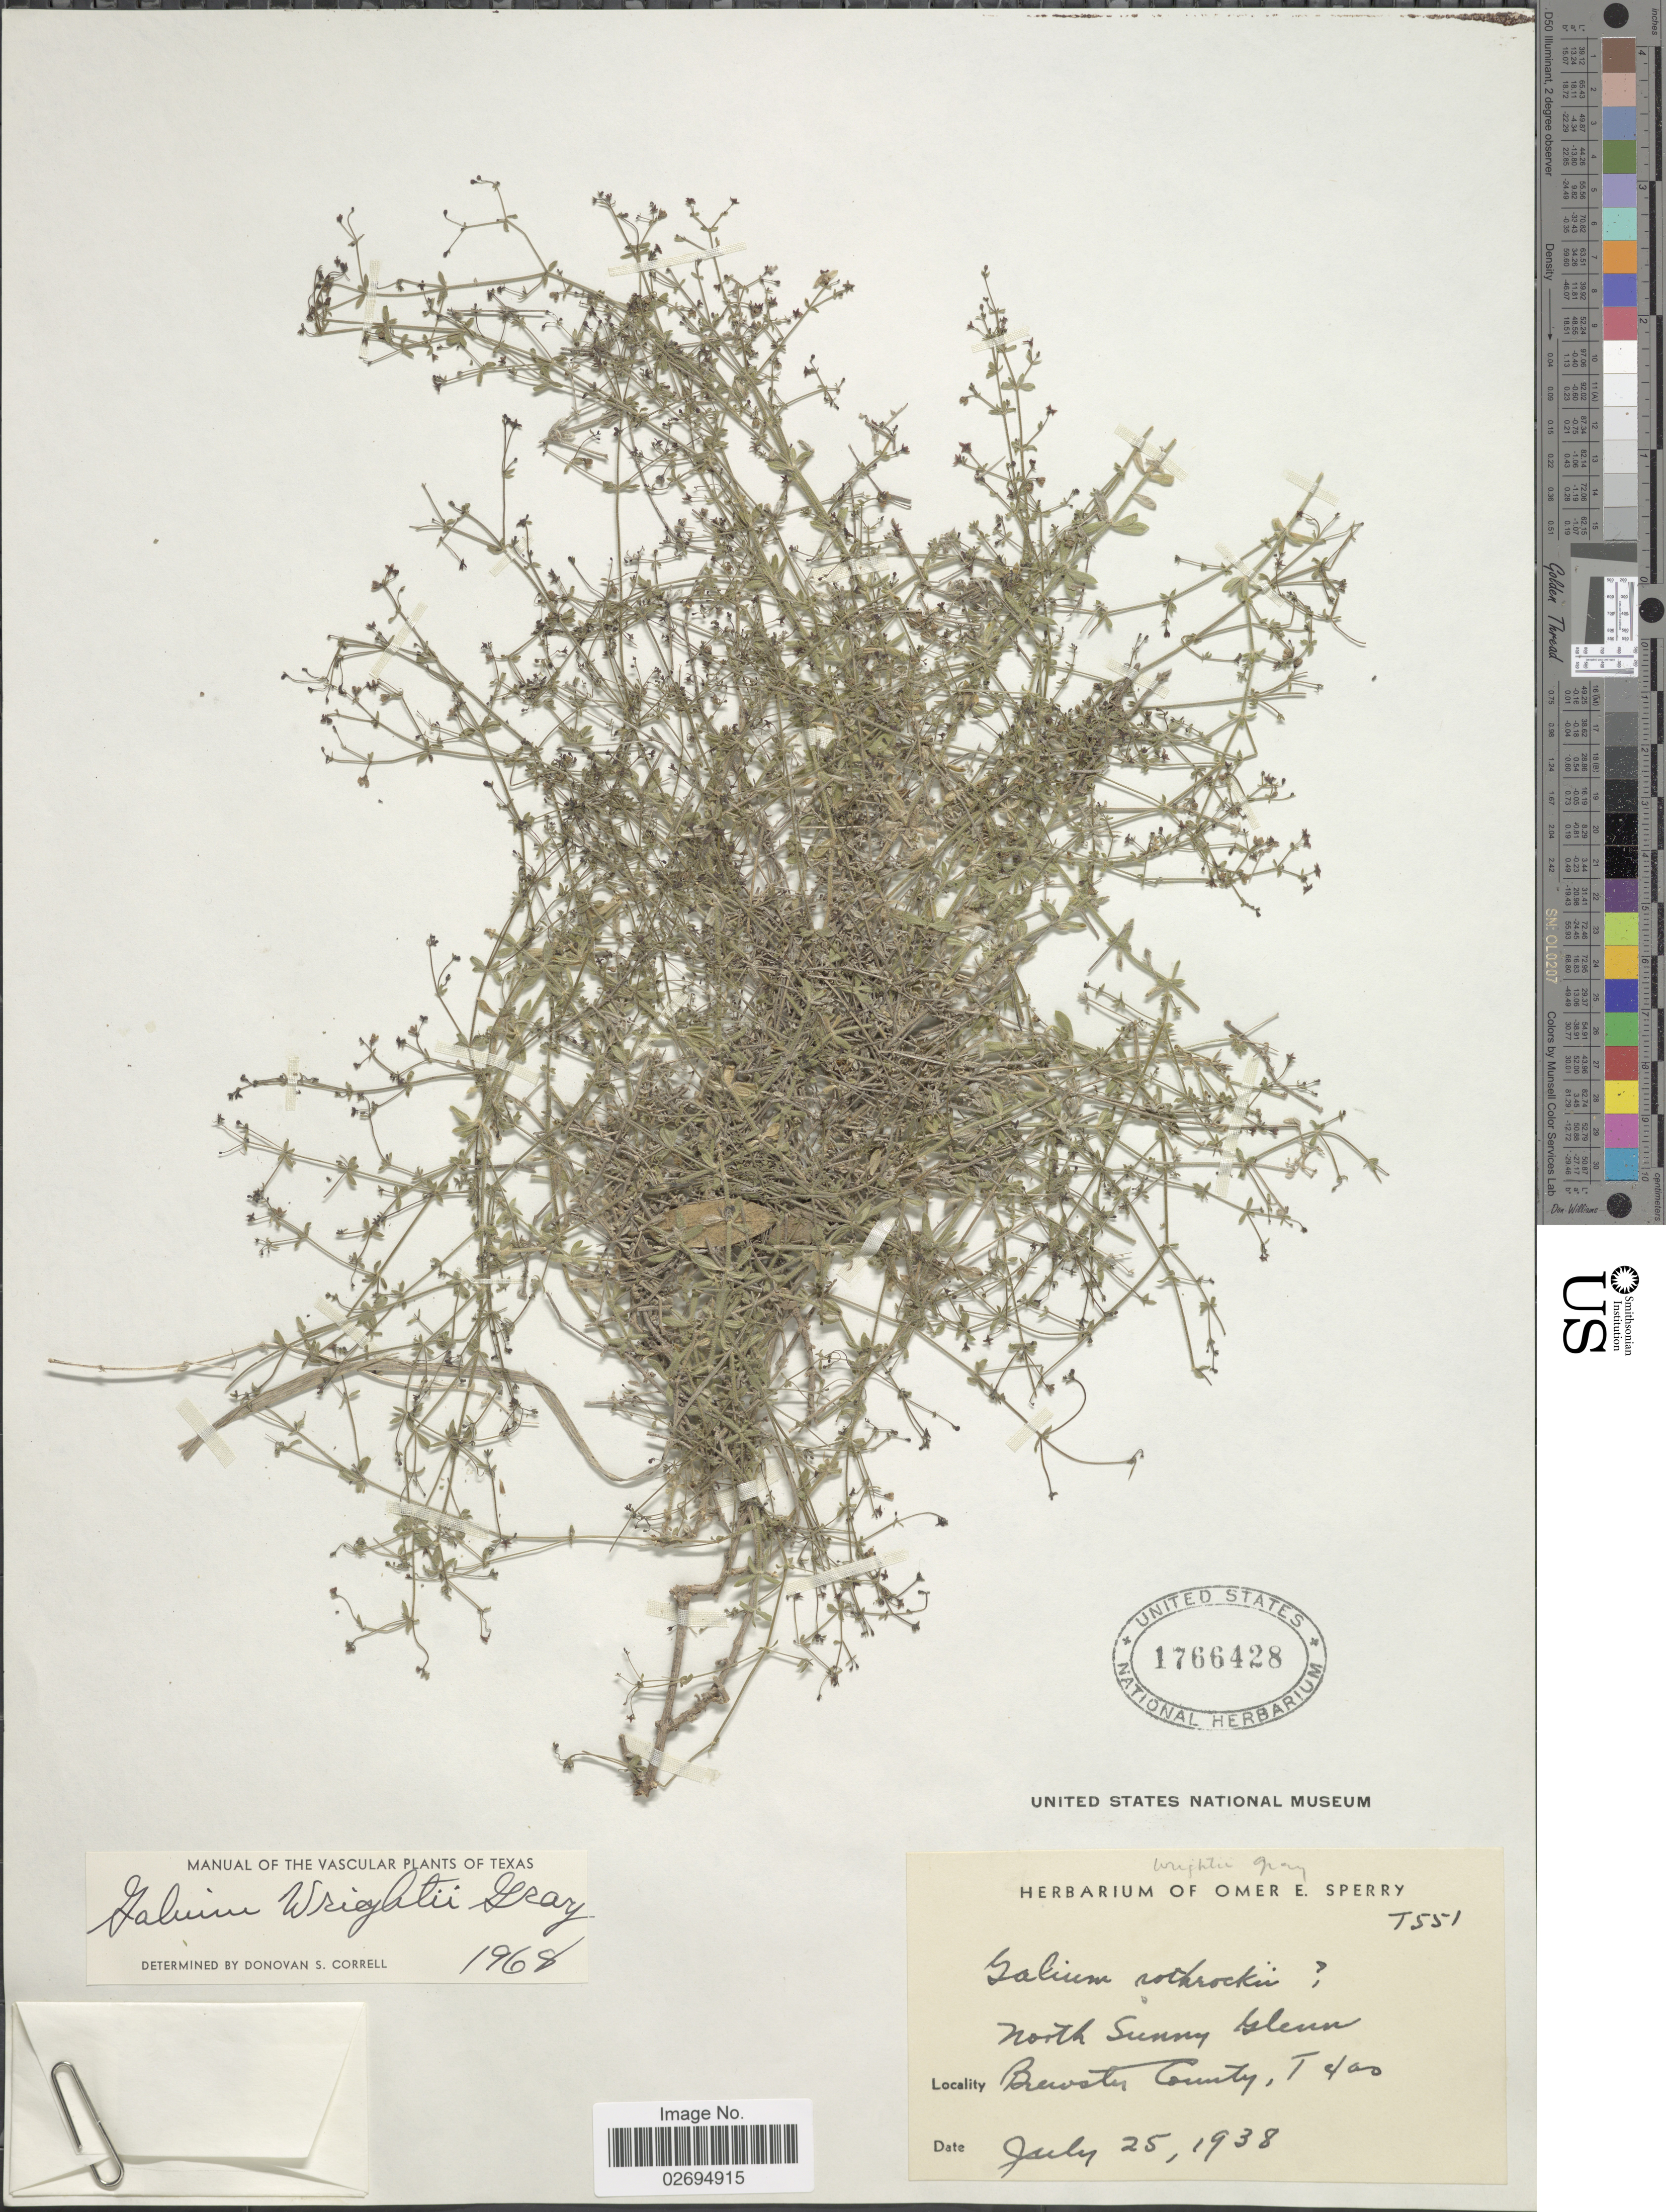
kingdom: Plantae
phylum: Tracheophyta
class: Magnoliopsida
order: Gentianales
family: Rubiaceae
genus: Galium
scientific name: Galium wrightii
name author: A. Gray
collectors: ex. herb. Omer E. Sperry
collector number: T551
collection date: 1938-07-25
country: United States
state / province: Texas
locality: North Sunny Glenn Brewster County, T 400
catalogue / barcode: US 1766428